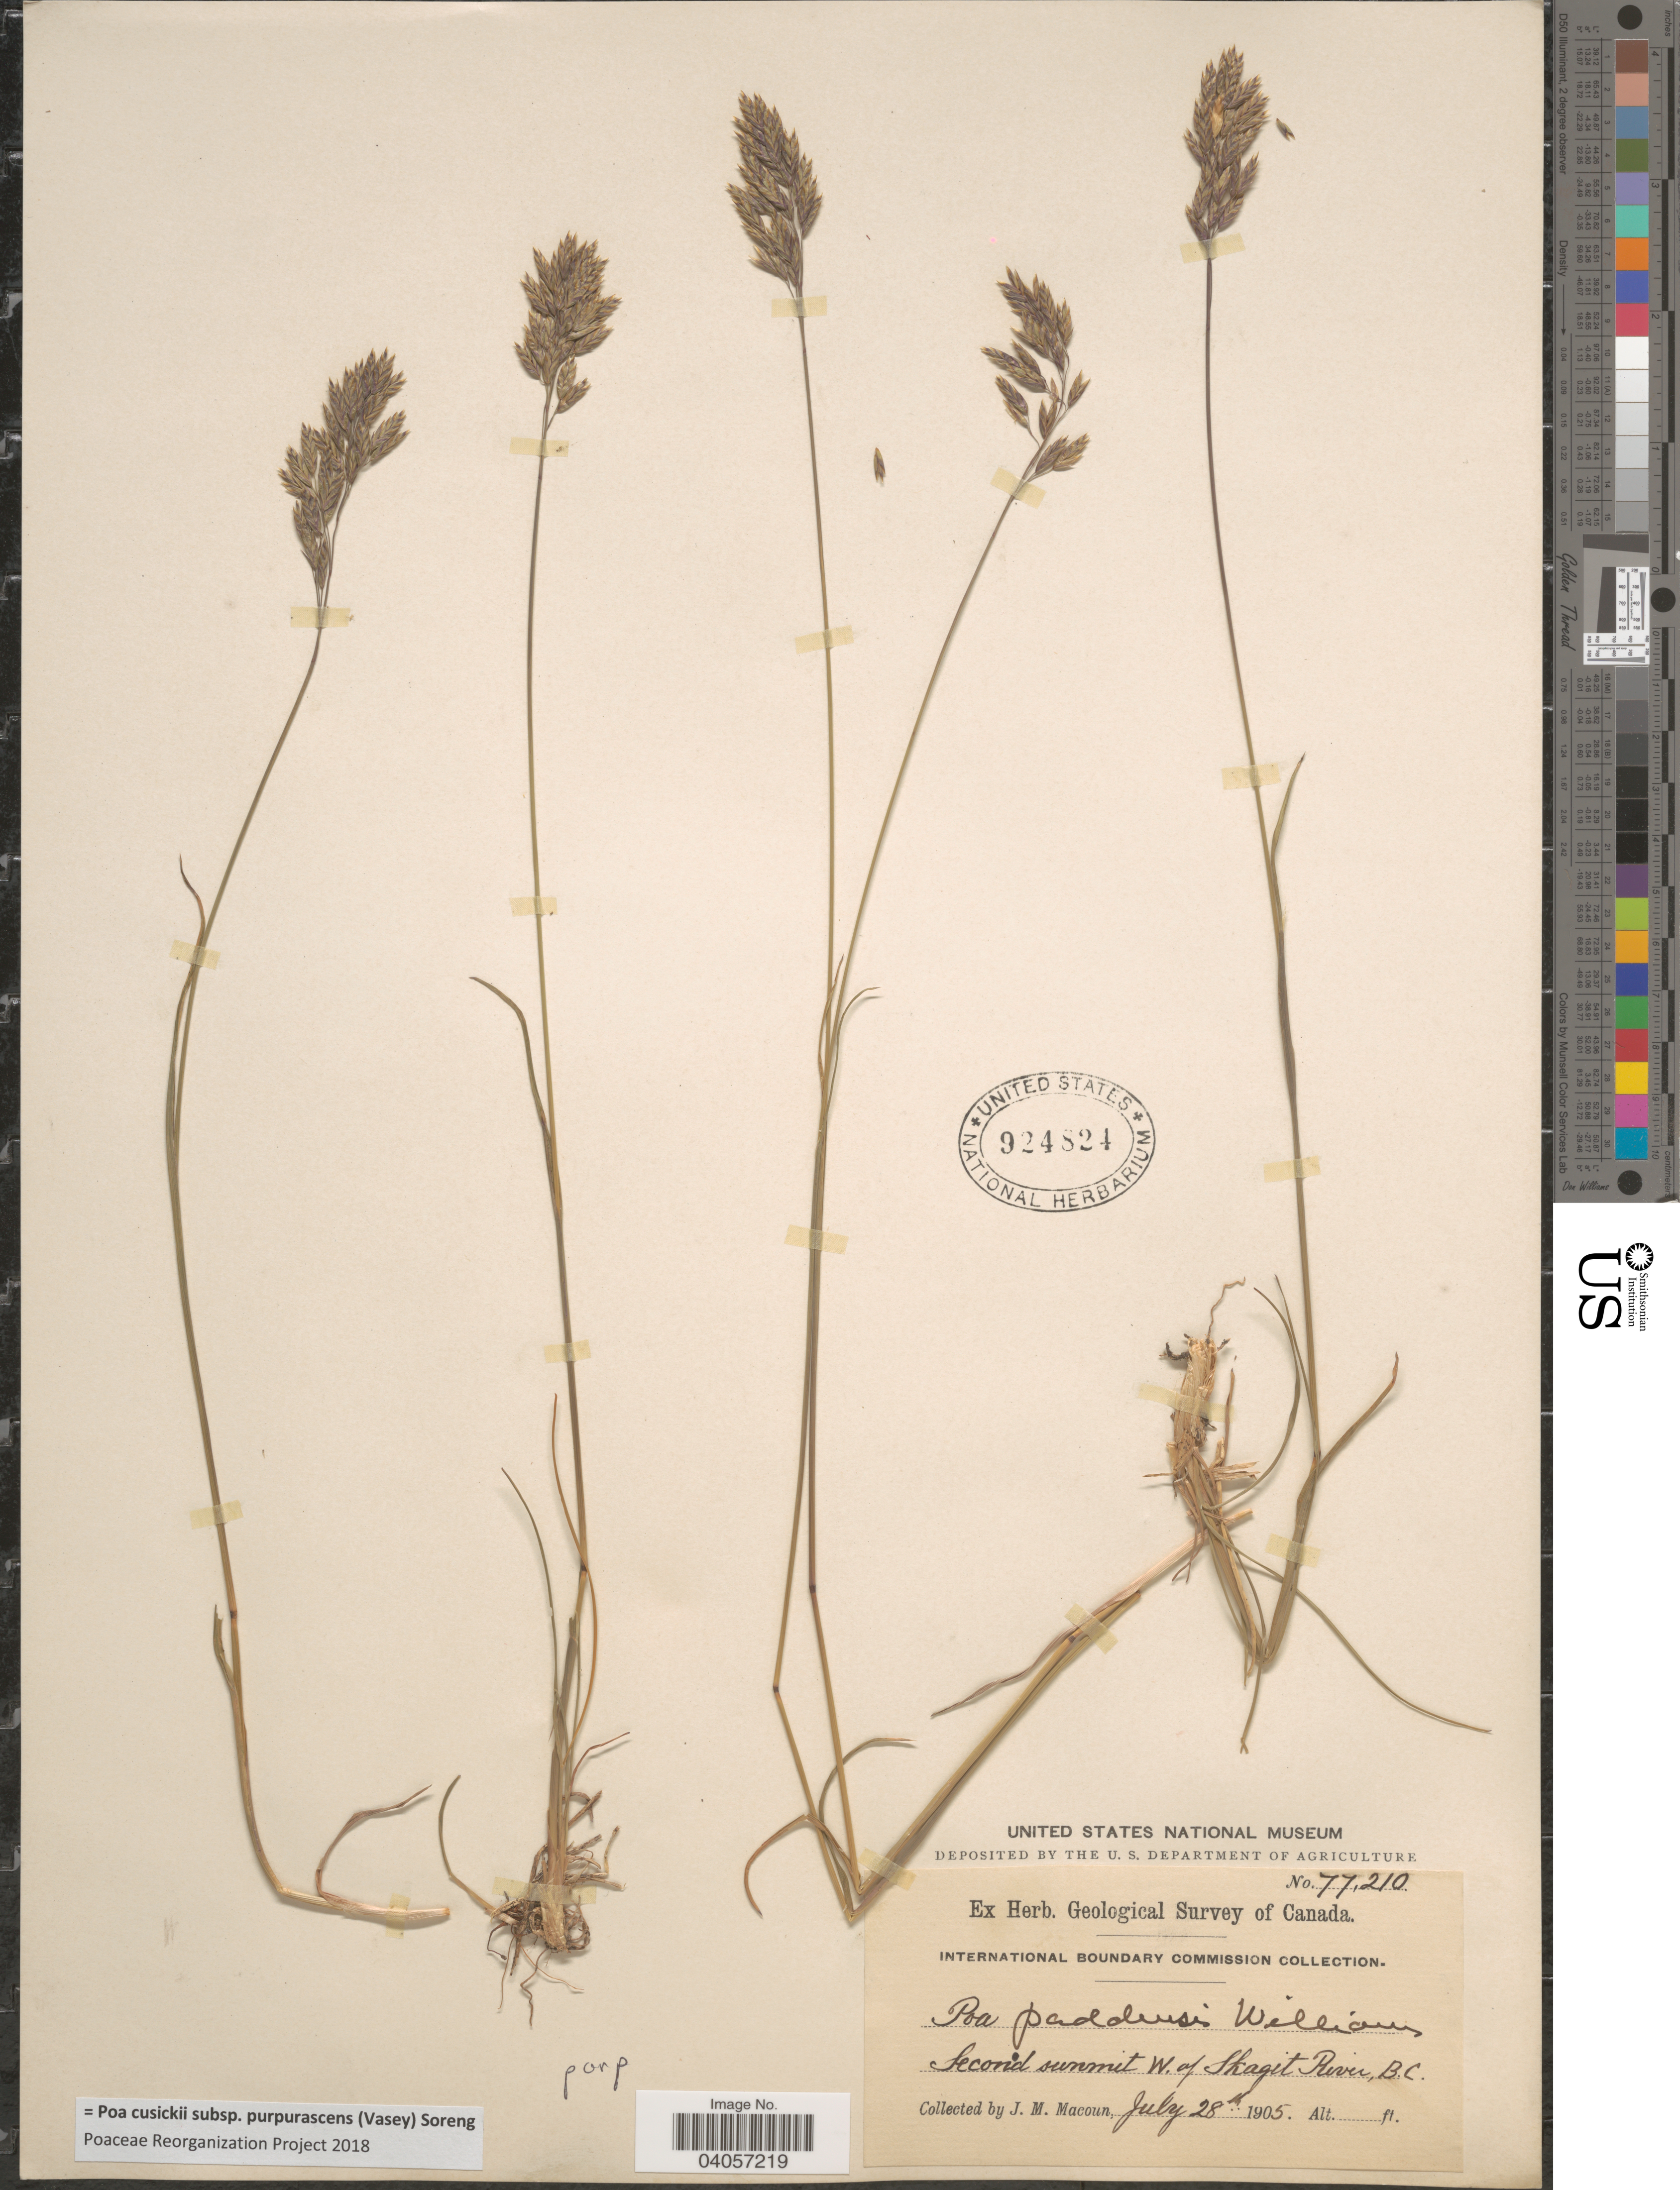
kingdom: Plantae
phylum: Tracheophyta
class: Liliopsida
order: Poales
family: Poaceae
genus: Poa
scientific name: Poa cusickii subsp. purpurascens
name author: (Vasey) Soreng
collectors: J. M. Macoun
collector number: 77210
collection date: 1905-07-28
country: Canada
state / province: British Columbia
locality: Second summit W. of Skagit River.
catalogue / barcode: US 924824